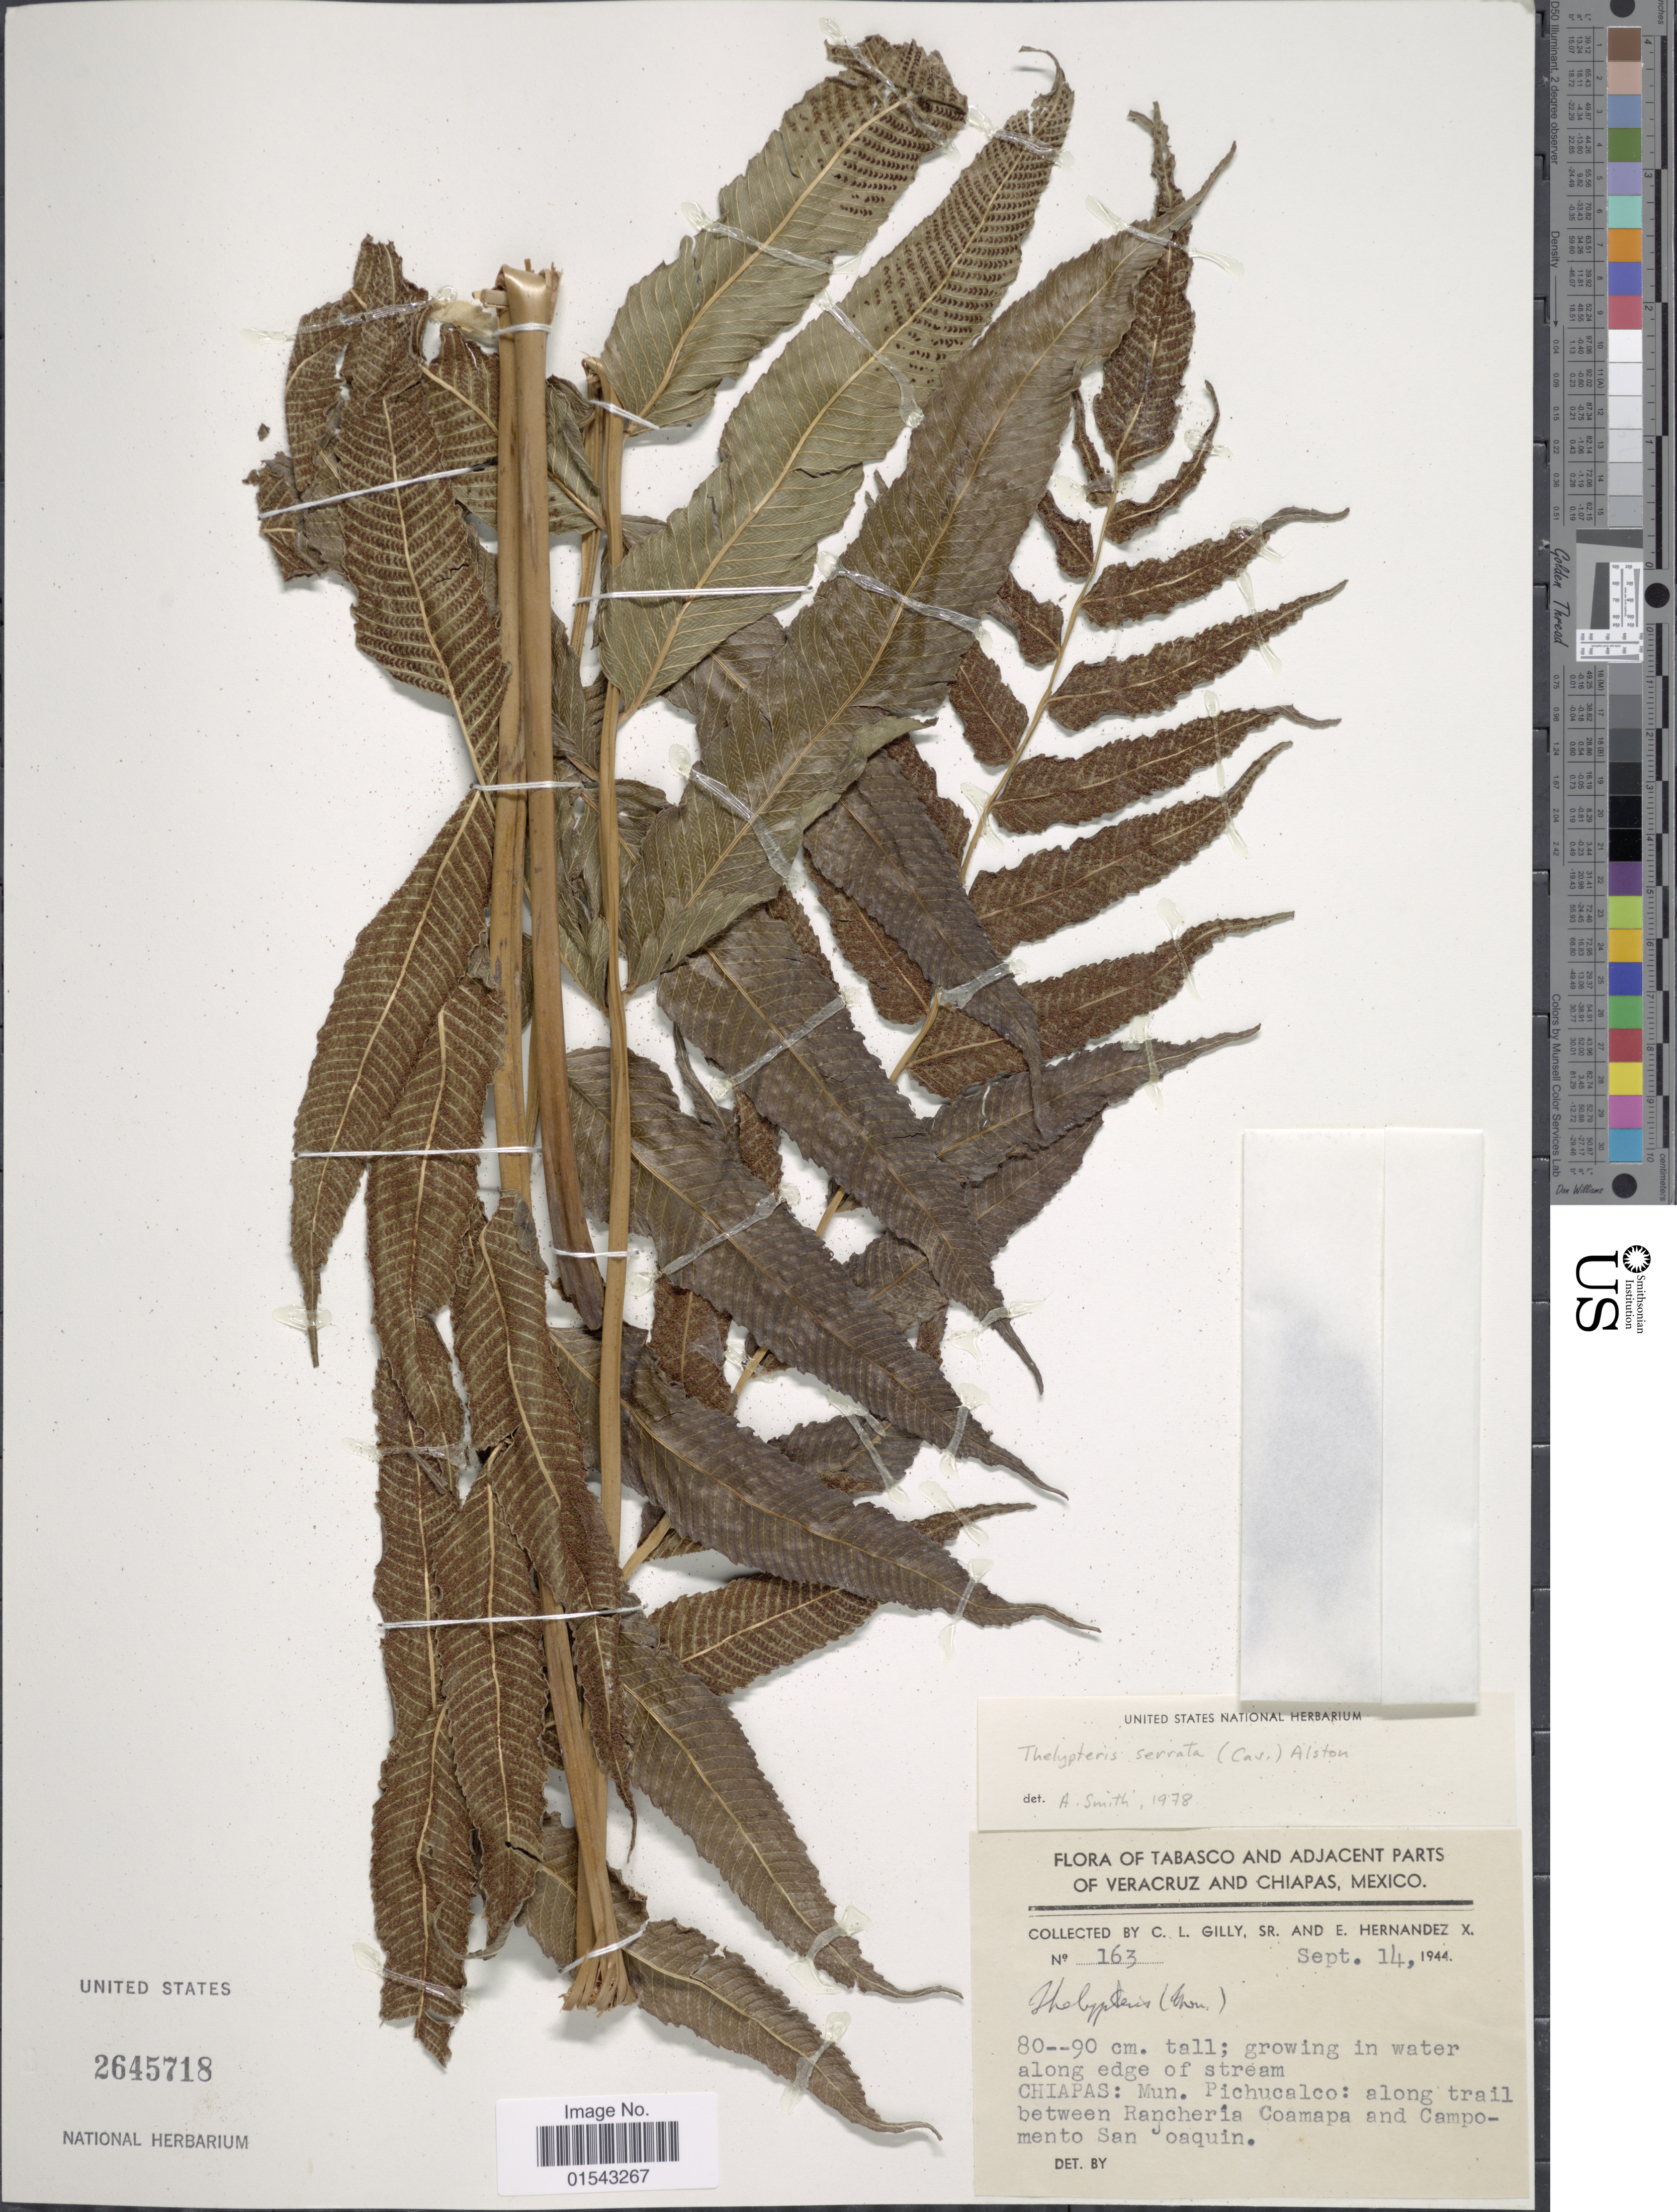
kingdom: Plantae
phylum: Tracheophyta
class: Polypodiopsida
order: Polypodiales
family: Thelypteridaceae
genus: Meniscium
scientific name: Meniscium serratum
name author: Cav.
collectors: C. Gilly & E. Hernandez X.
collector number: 163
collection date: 1944-09-14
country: Mexico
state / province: Chiapas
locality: Tabasco and Adjacent parts of Veracruz and Chiapas, Mexico, Chiapas: Mun. Pichucalco: along trail between Rancheria Coamapa and Campomento San Joaquin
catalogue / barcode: US 2645718